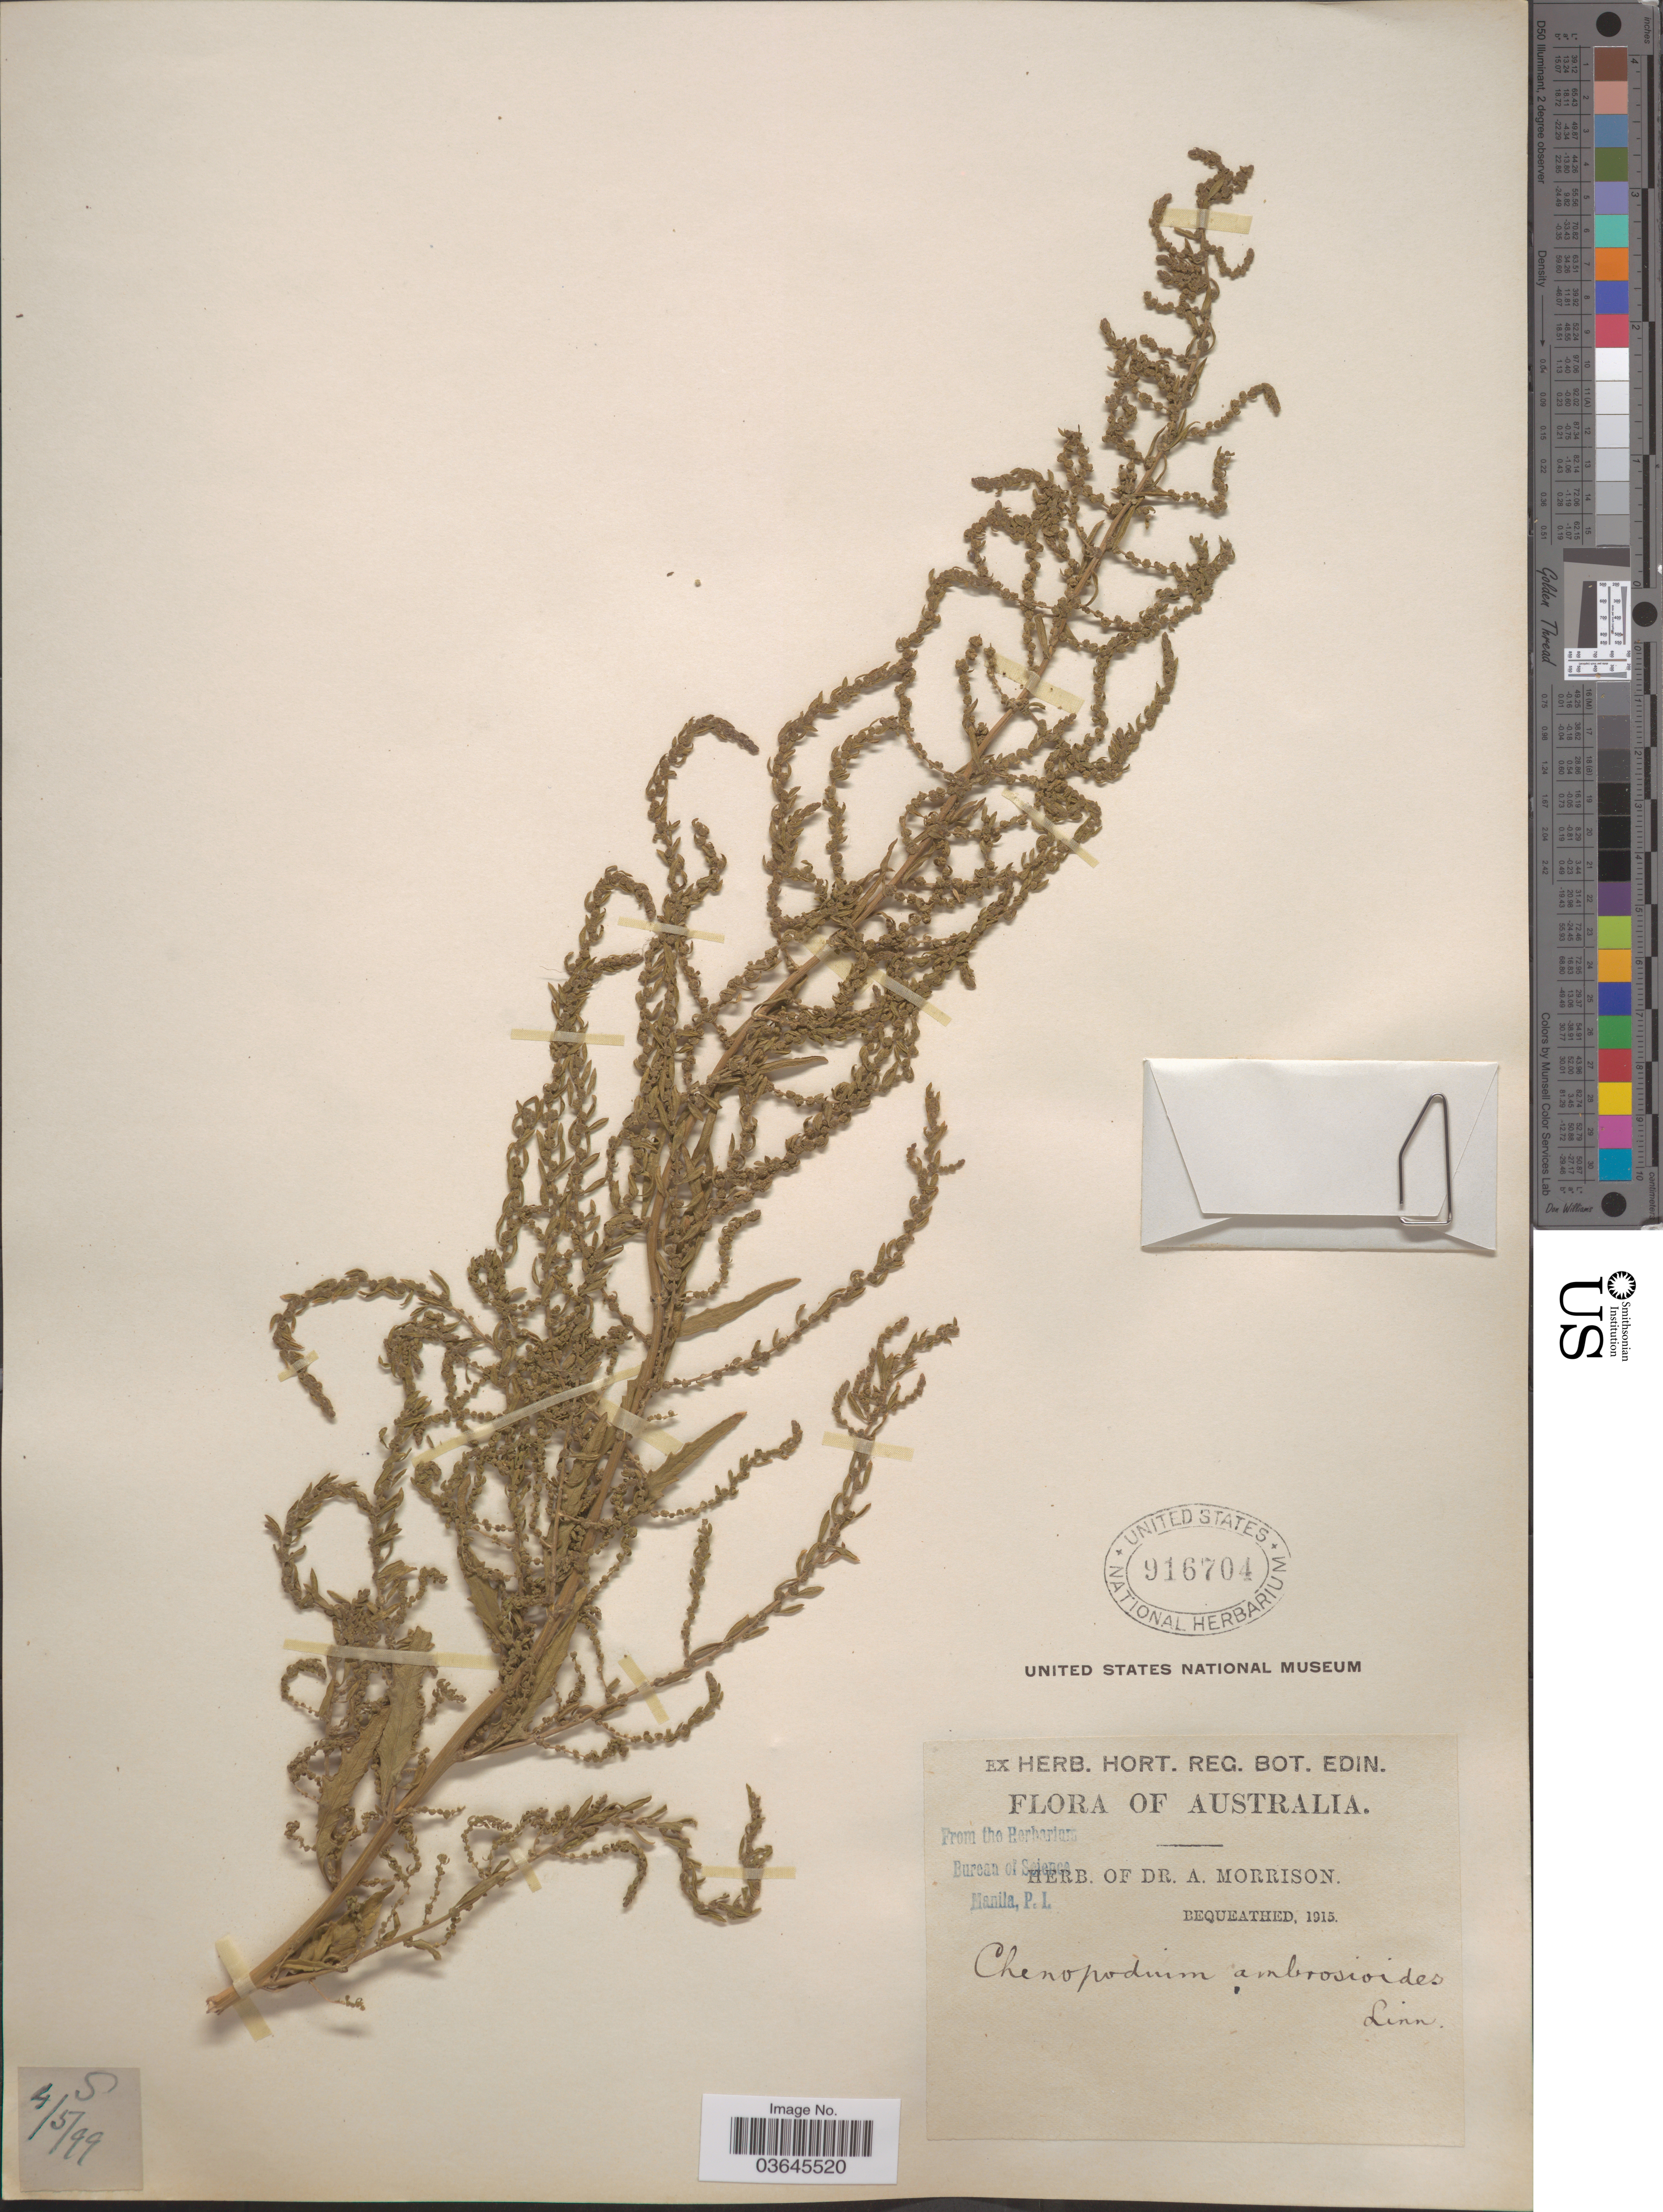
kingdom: Plantae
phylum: Tracheophyta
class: Magnoliopsida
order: Caryophyllales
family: Amaranthaceae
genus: Chenopodium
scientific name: Chenopodium ambrosioides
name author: L.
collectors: ex herb. Dr. A. Morrison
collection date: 1915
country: Australia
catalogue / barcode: US 916704